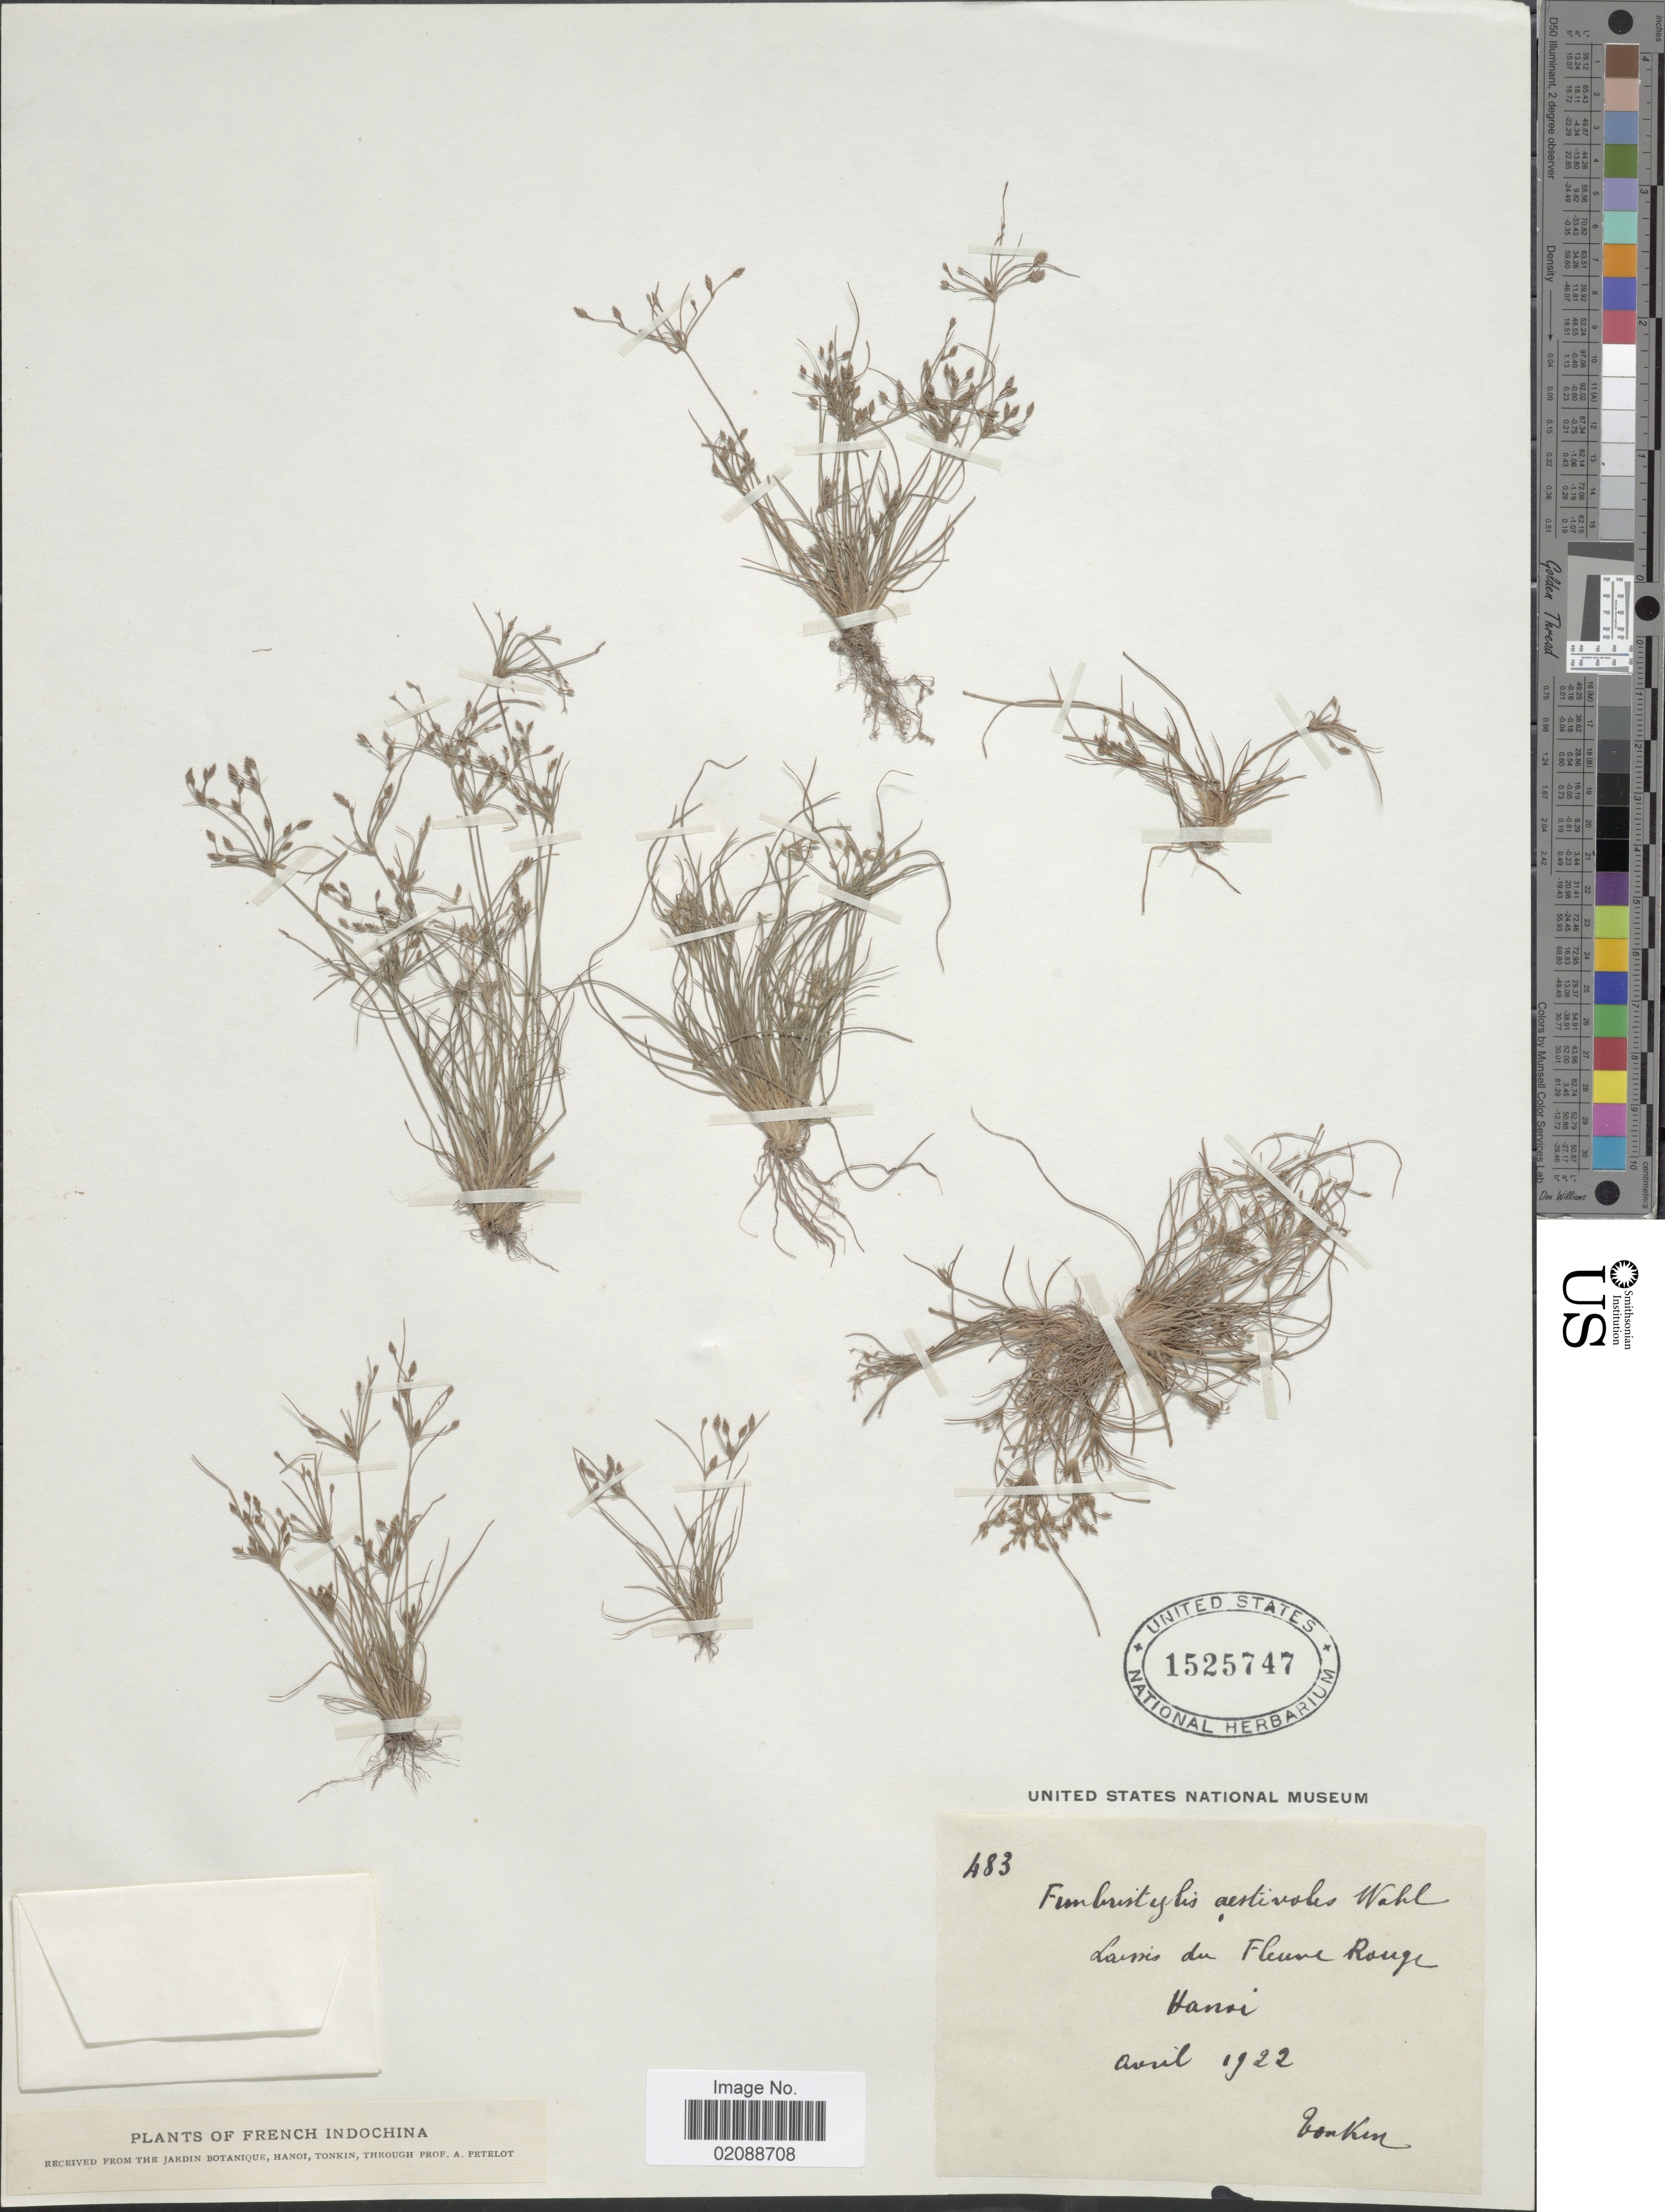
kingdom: Plantae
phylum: Tracheophyta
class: Liliopsida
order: Poales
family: Cyperaceae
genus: Fimbristylis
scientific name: Fimbristylis aestivalis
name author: (Retz.) Vahl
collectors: A. Petelot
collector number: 483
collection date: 1922-04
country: Vietnam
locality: Tonkin. Laevis du Fleuve Rouge, Hanoi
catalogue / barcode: US 1525747